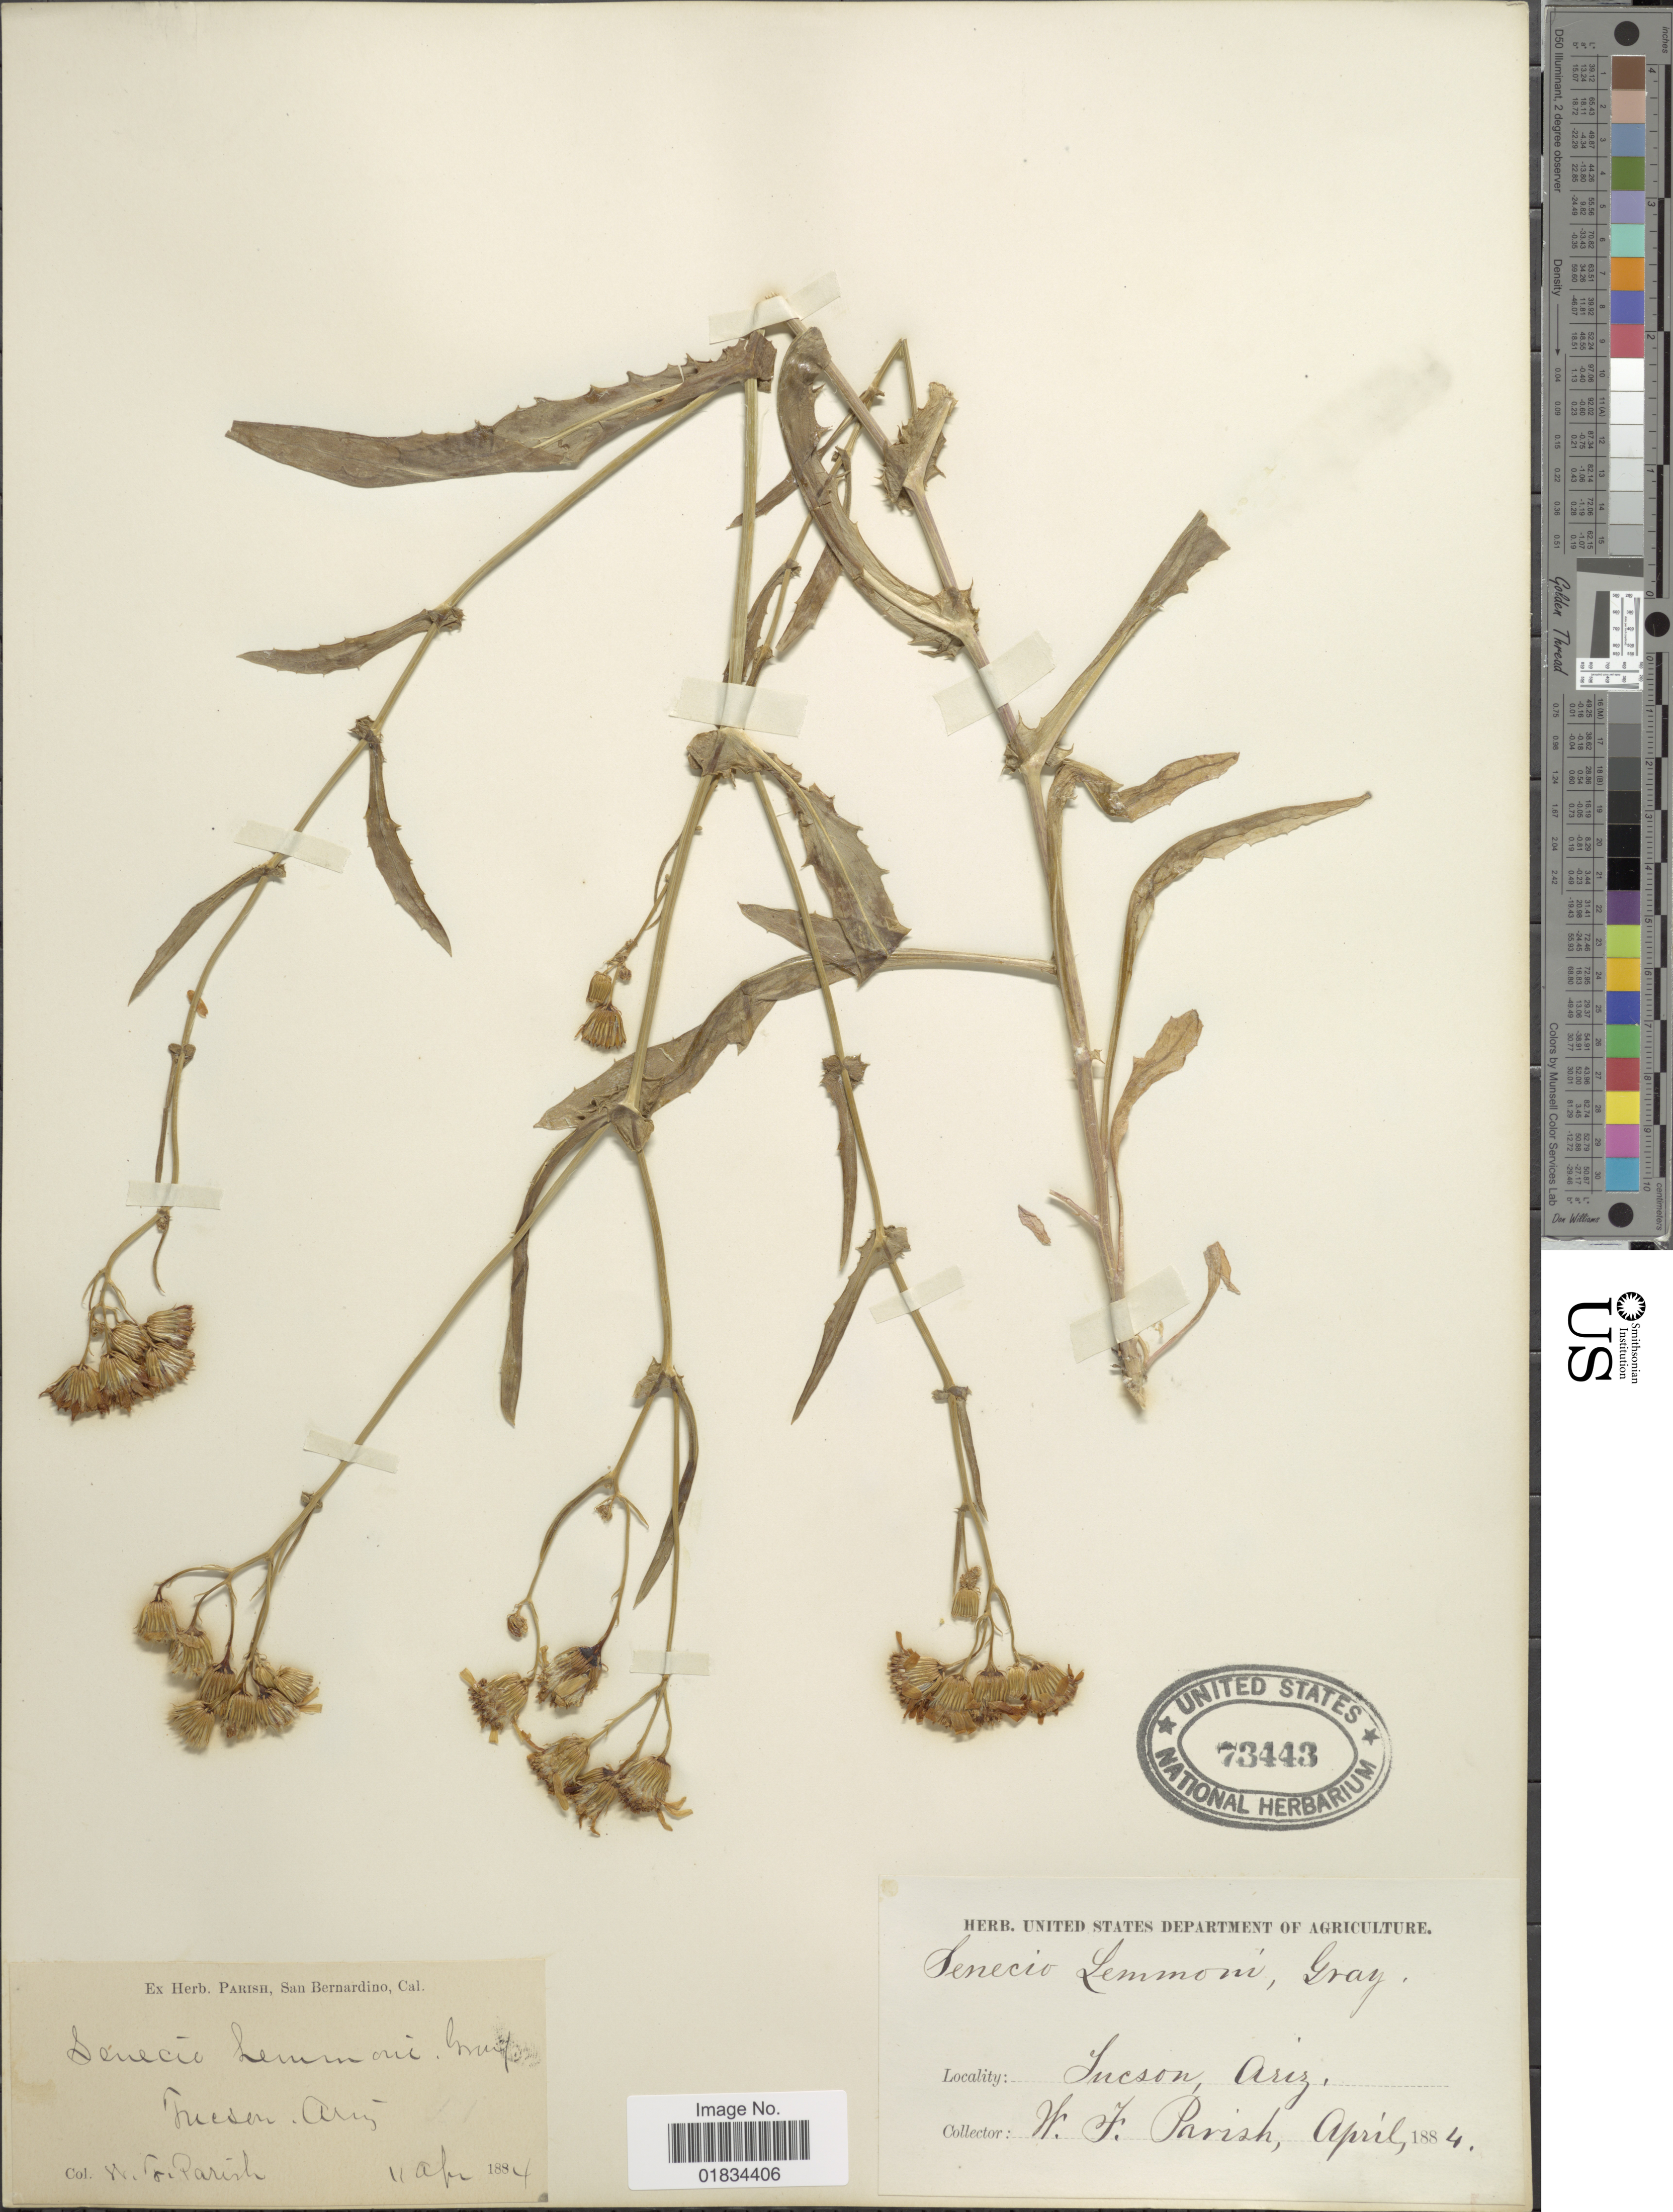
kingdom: Plantae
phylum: Tracheophyta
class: Magnoliopsida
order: Asterales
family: Asteraceae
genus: Senecio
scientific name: Senecio lemmonii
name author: A. Gray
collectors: W. F. Parish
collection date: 1884-04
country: United States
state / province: Arizona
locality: Tucson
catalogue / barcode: US 73443